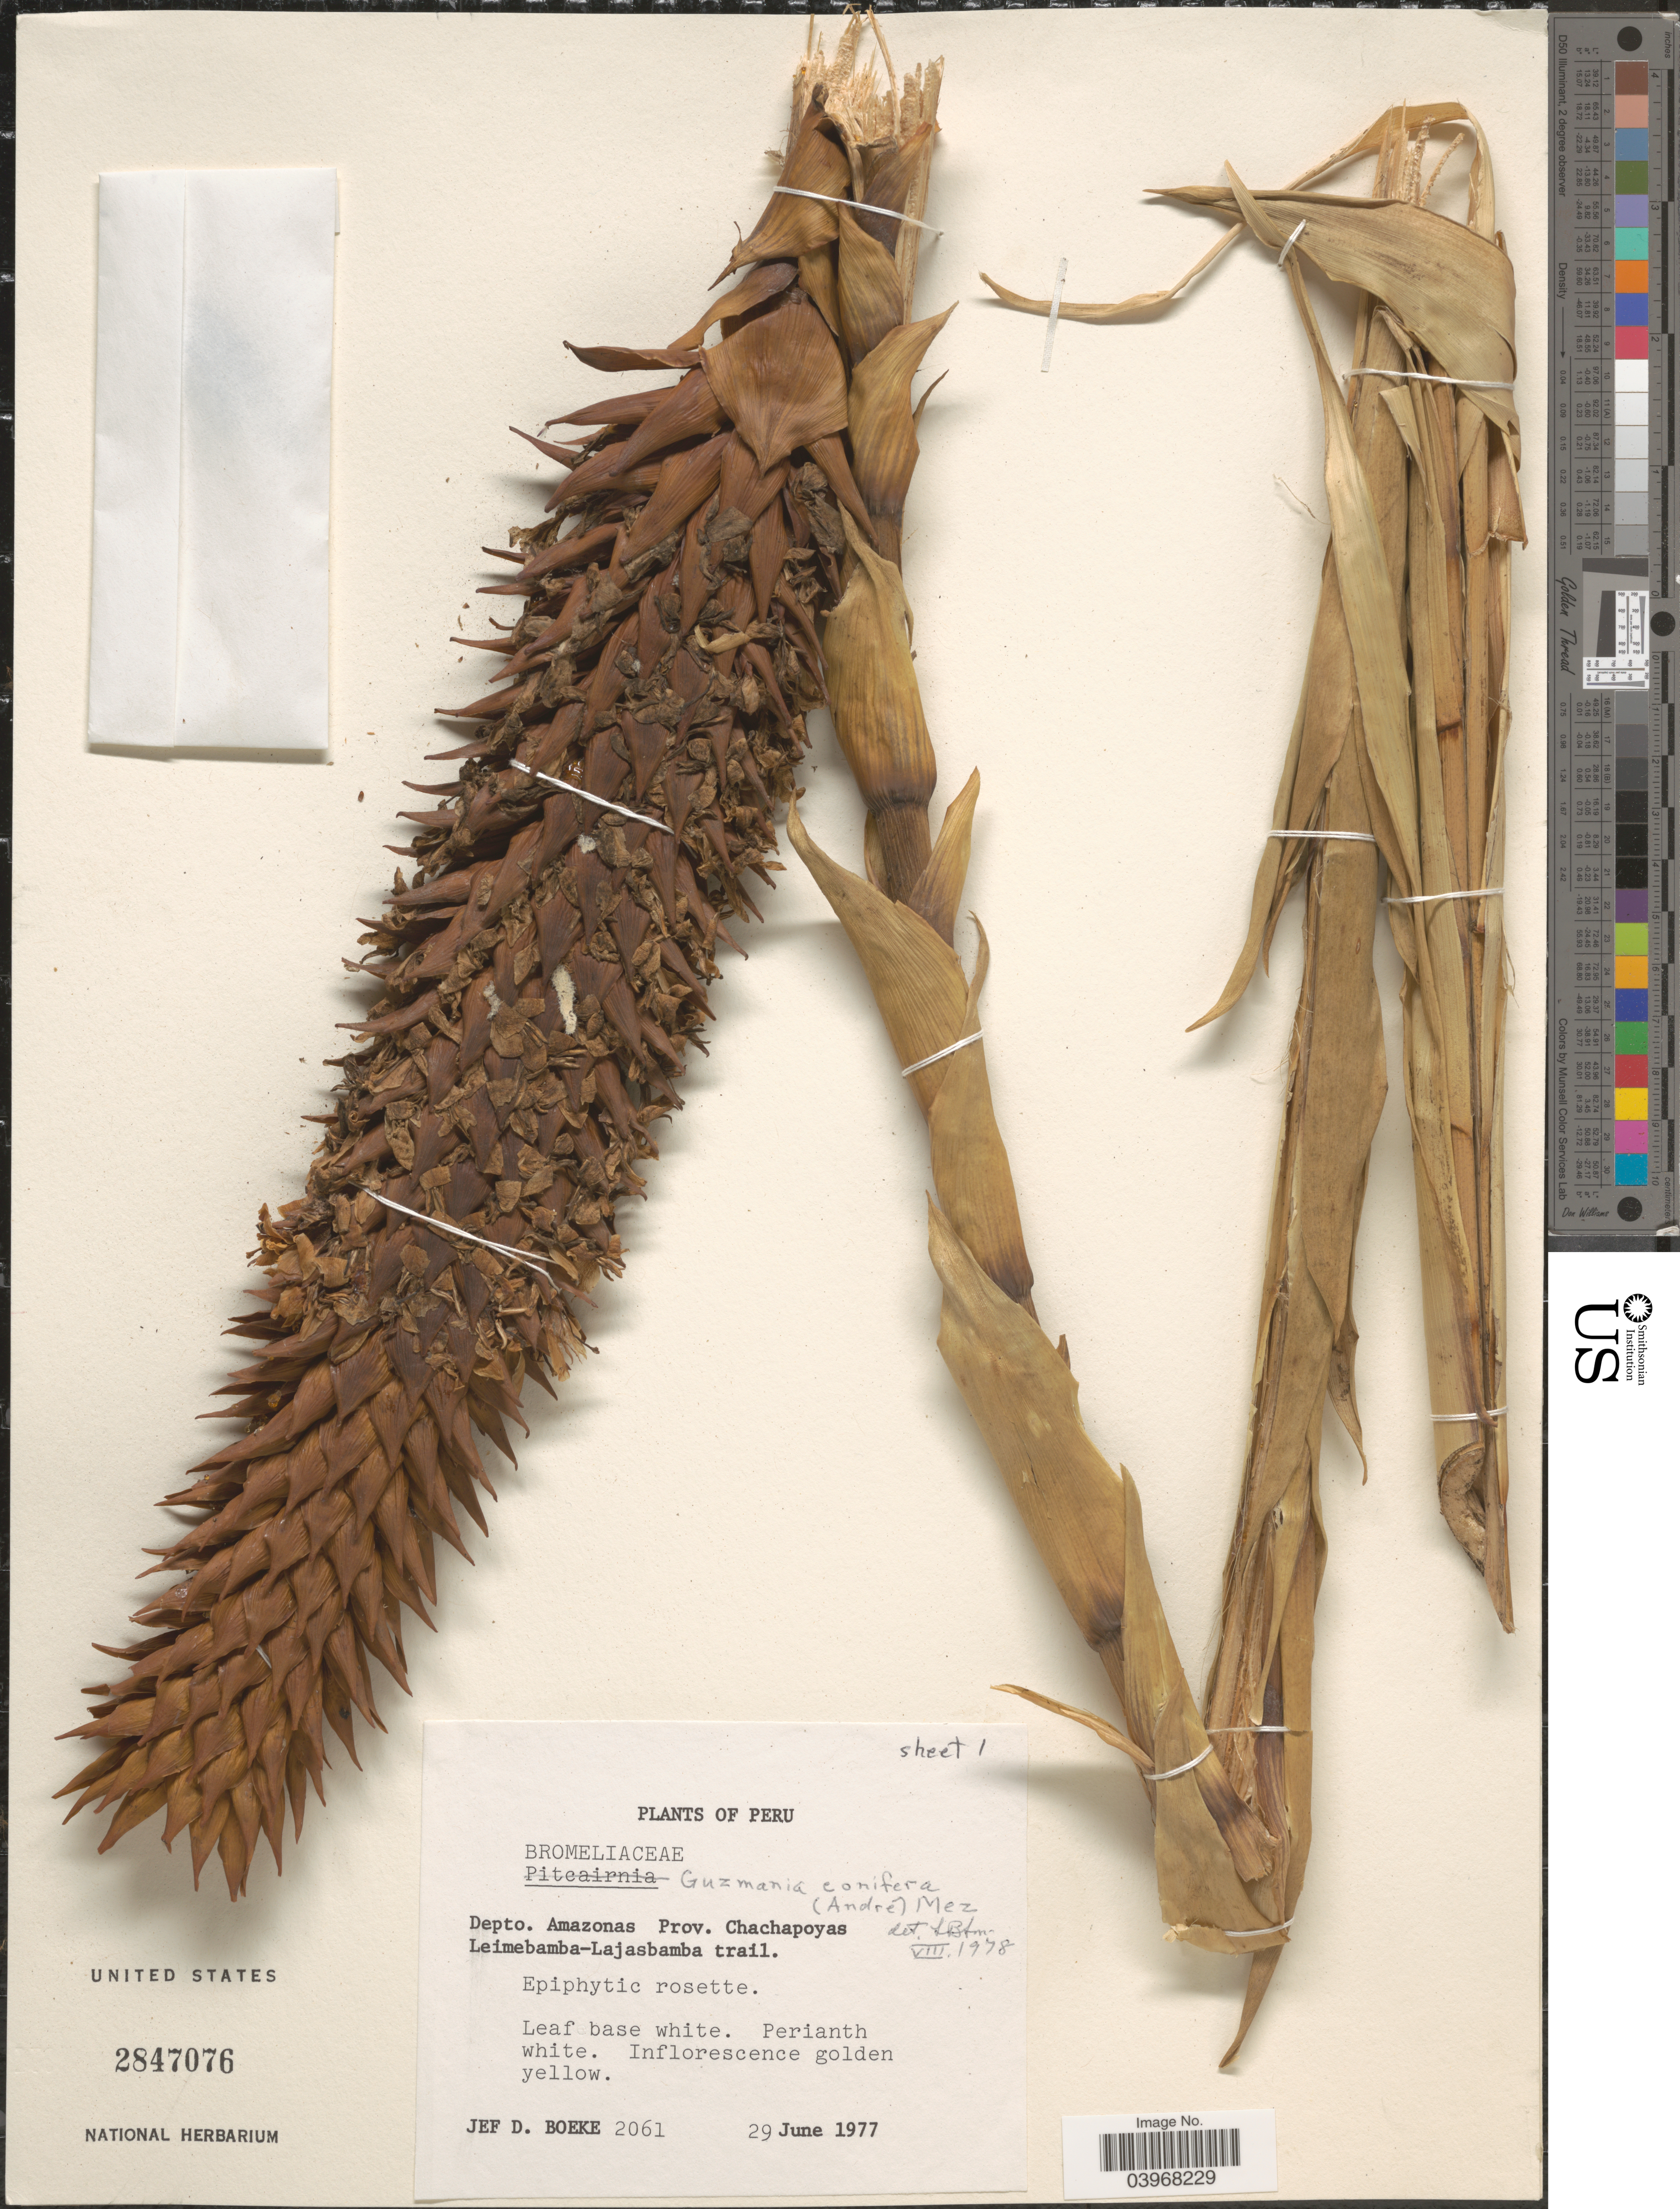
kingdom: Plantae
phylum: Tracheophyta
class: Liliopsida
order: Poales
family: Bromeliaceae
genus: Guzmania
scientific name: Guzmania conifera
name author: (André) André ex Mez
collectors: J. Boeke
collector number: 2061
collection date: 1977-06-29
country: Peru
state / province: Amazonas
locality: Depto. Amazonas Prov. Chachapoyas. Leimebamba-Lajasbamba trail.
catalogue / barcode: US 2847076